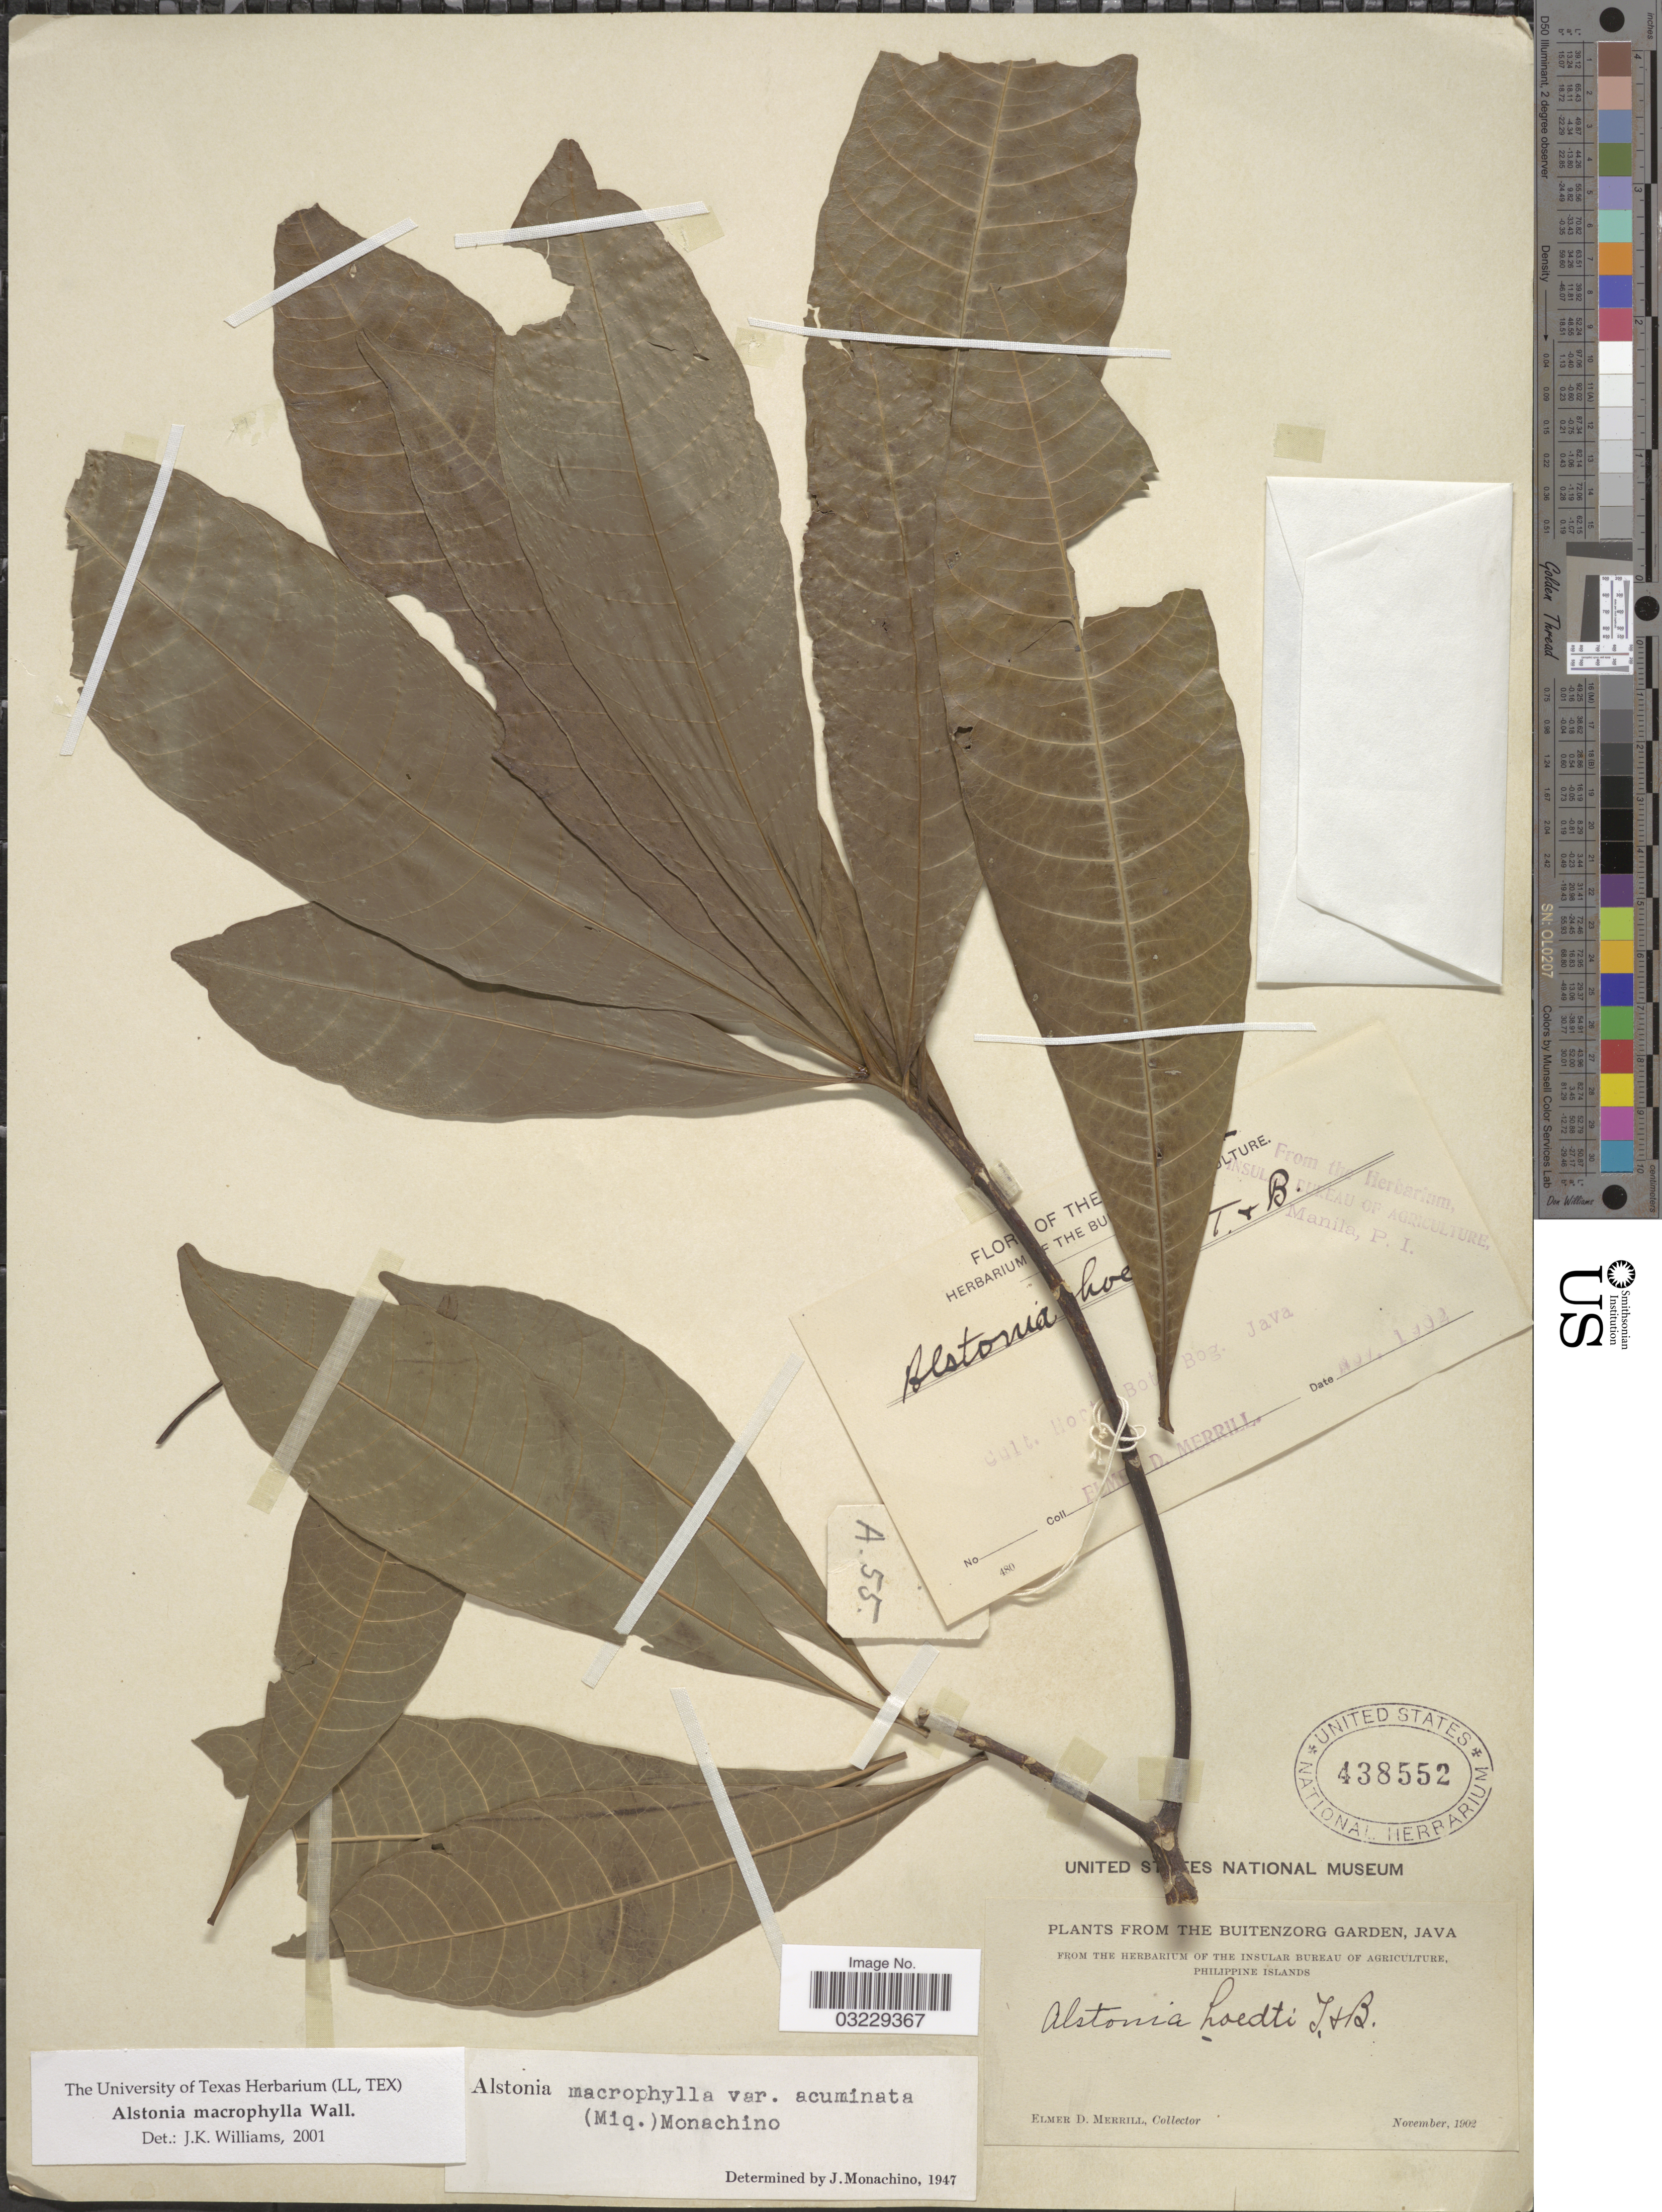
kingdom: Plantae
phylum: Tracheophyta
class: Magnoliopsida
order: Gentianales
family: Apocynaceae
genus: Alstonia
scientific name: Alstonia macrophylla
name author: Wall. ex G. Don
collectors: E. D. Merrill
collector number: A55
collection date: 1902-11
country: Indonesia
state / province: Java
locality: The Buitenzorg Garden. Hort. Bot. Bog. Java.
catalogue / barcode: US 438552